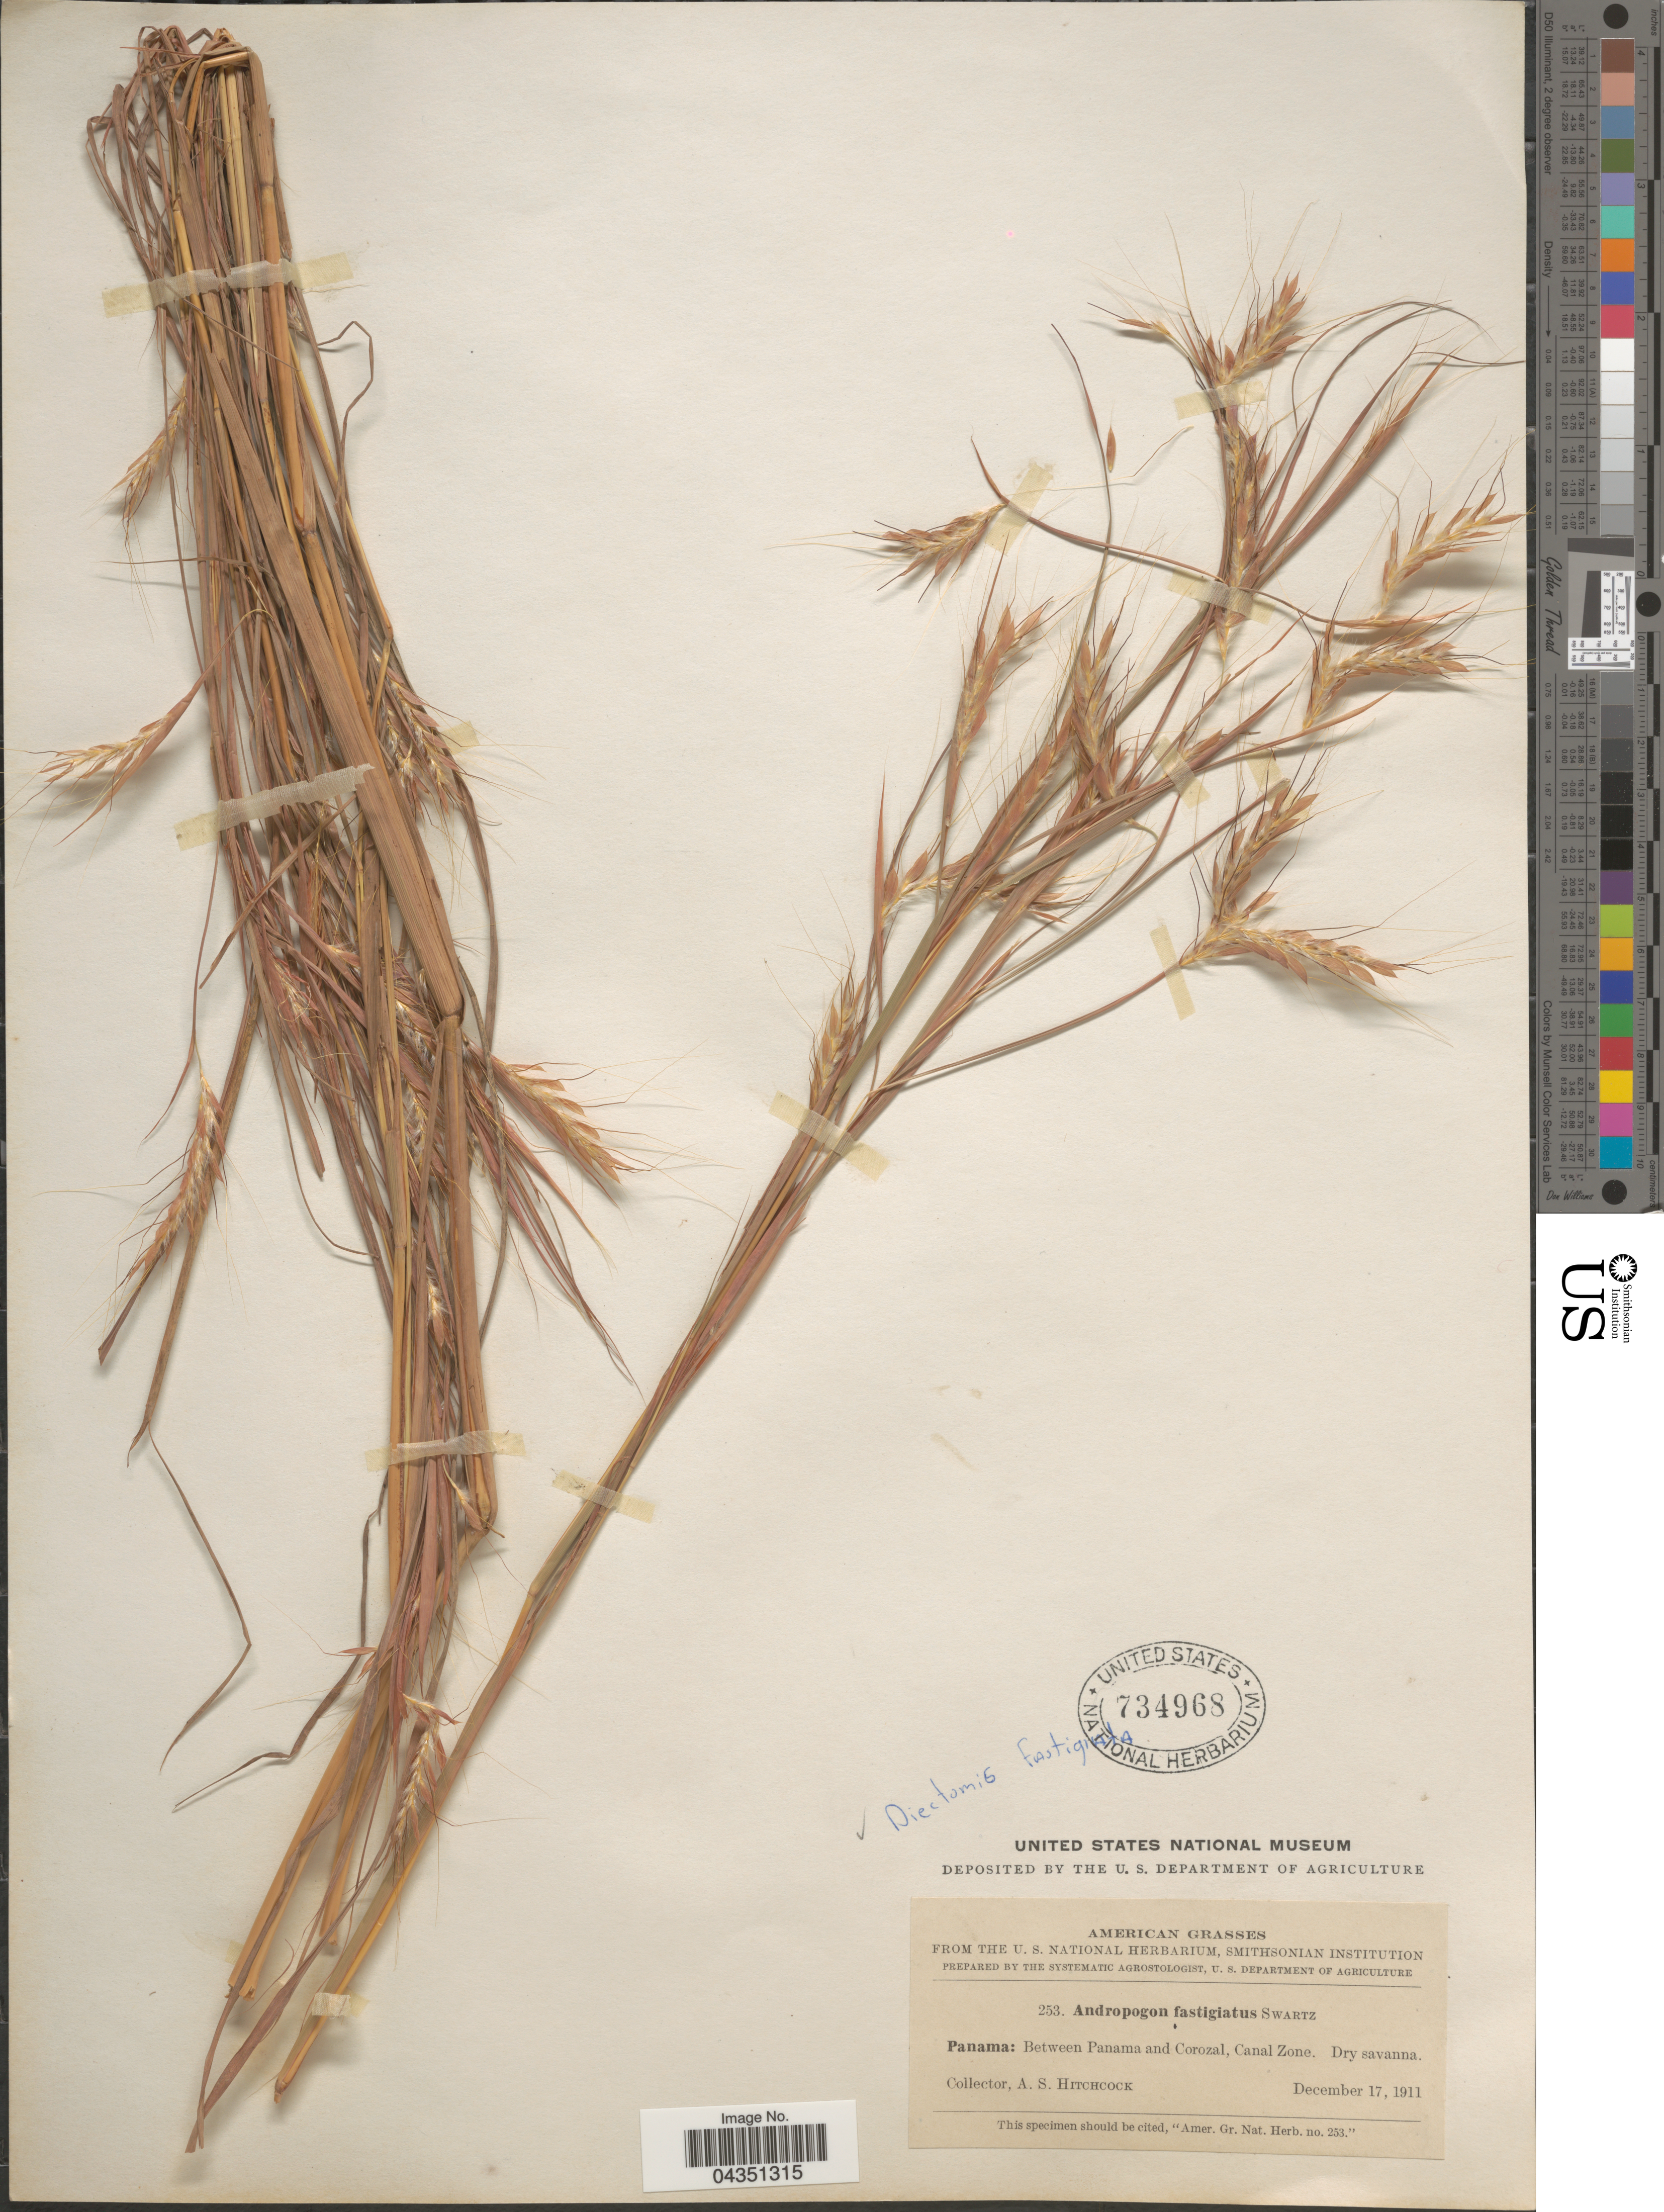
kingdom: Plantae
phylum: Tracheophyta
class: Liliopsida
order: Poales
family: Poaceae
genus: Diectomis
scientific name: Diectomis fastigiata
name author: (Sw.) P. Beauv.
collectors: A. S. Hitchcock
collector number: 253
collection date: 1911-12-17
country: Panama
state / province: Colón / Panamá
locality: Between Panama and Corozal, Canal Zone.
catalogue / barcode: US 734968